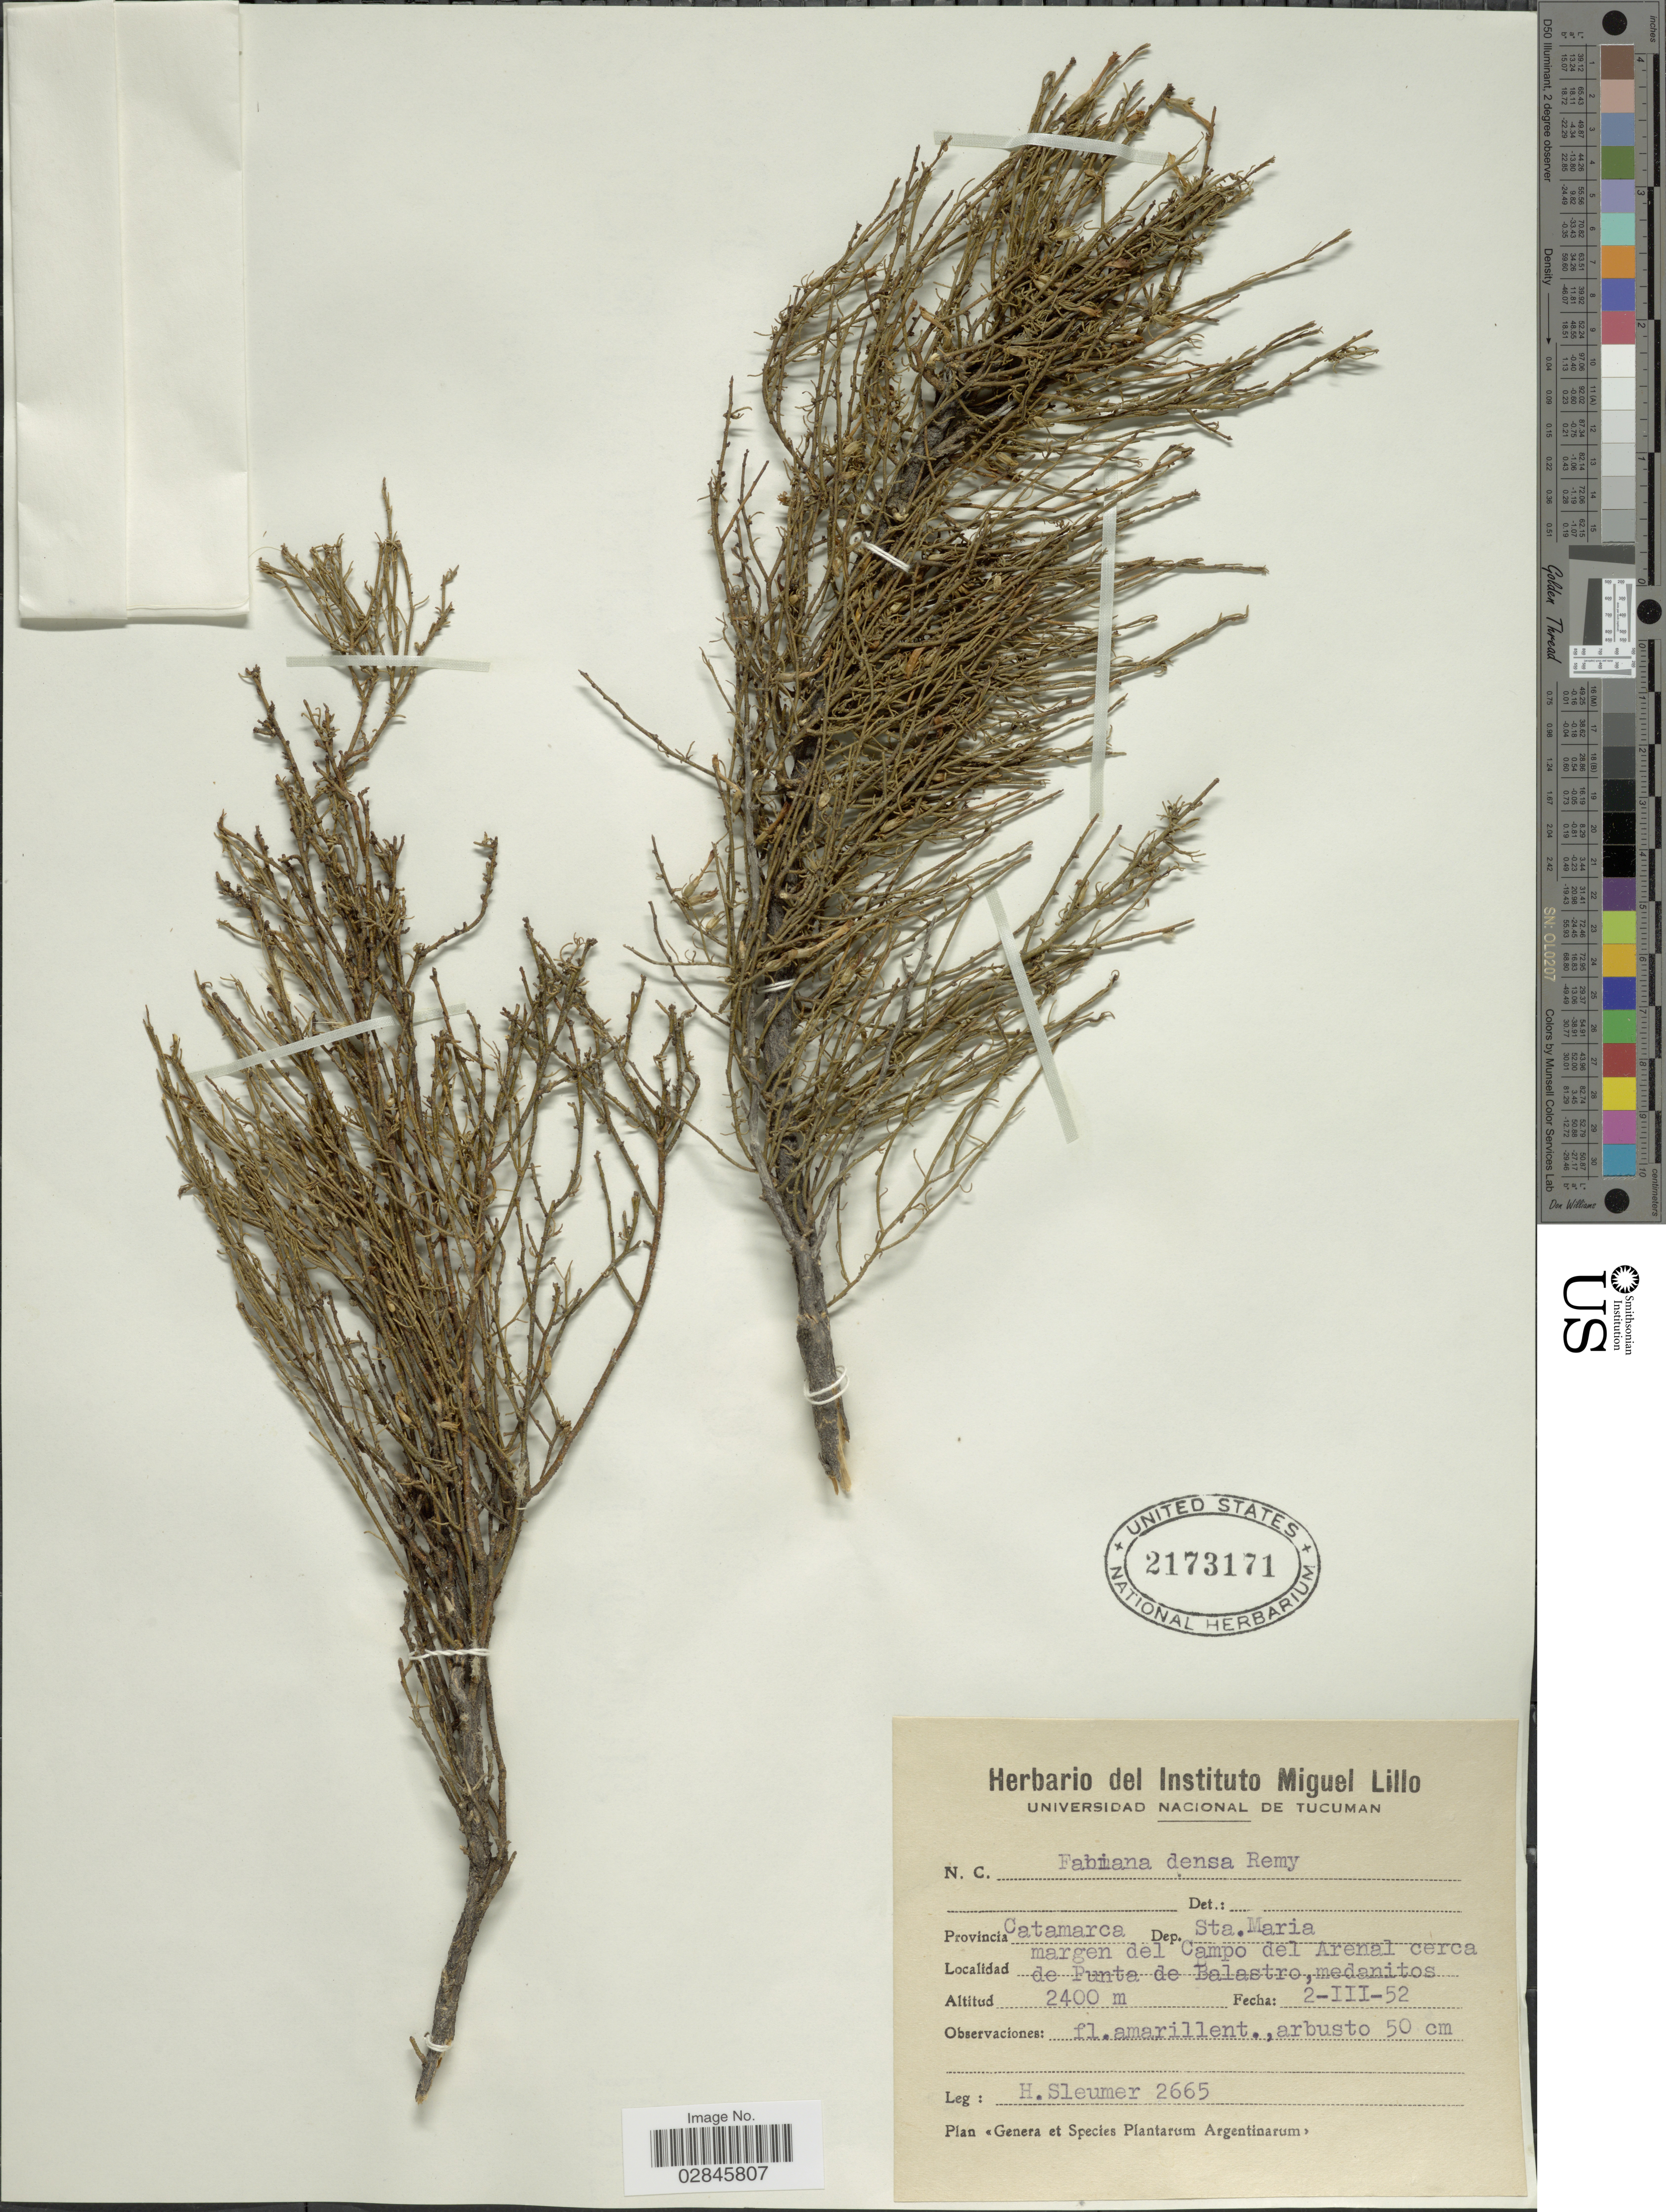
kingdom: Plantae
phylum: Tracheophyta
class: Magnoliopsida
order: Solanales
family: Solanaceae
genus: Fabiana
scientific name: Fabiana densa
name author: Remy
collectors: H. O. Sleumer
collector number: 2665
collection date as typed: Transcribed d/m/y: 2/3/52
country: Argentina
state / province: Catamarca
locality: Dep. Sta. Maria. Margen del Campo del Arenal cerca de Punta de Balastro, medanitos.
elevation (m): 2400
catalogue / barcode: US 2173171